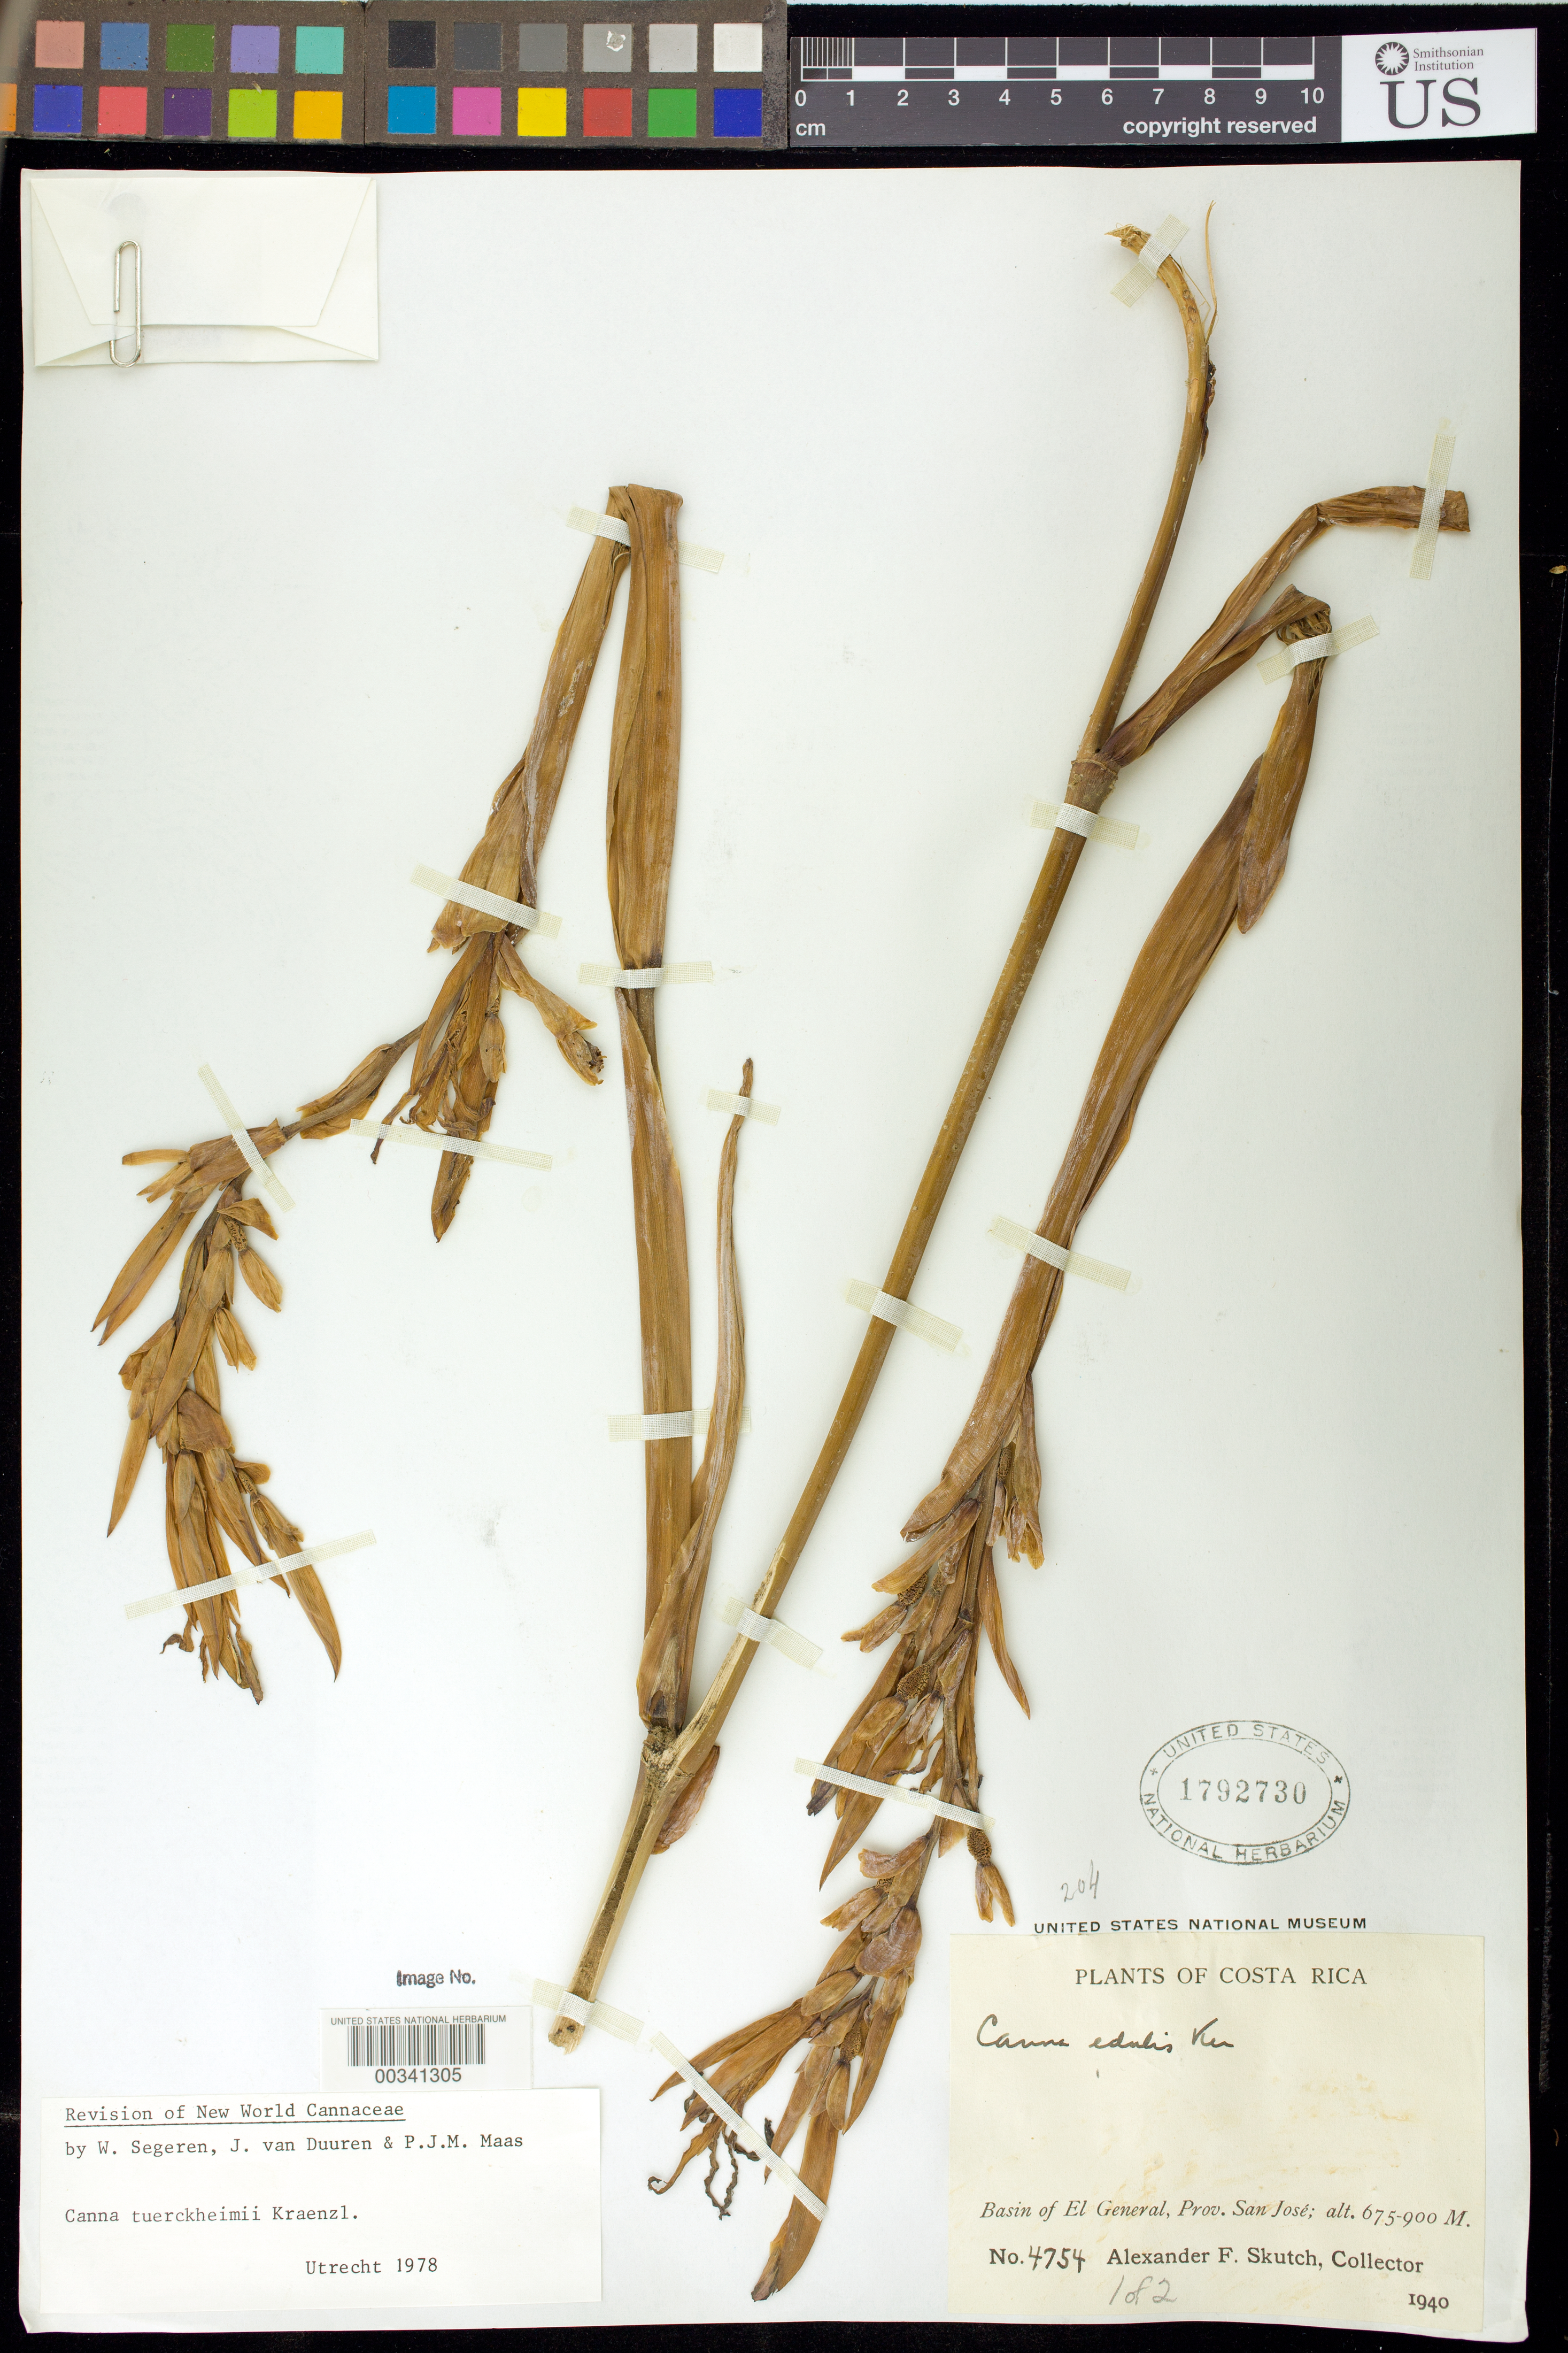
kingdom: Plantae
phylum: Tracheophyta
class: Liliopsida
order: Zingiberales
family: Cannaceae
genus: Canna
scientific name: Canna tuerckheimii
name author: Kraenzl. in Engl.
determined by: Segeren, W.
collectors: A. F. Skutch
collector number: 4754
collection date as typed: Mar 1940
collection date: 1940-03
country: Costa Rica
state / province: San José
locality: Basin of el general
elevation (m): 675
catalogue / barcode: US 1792730